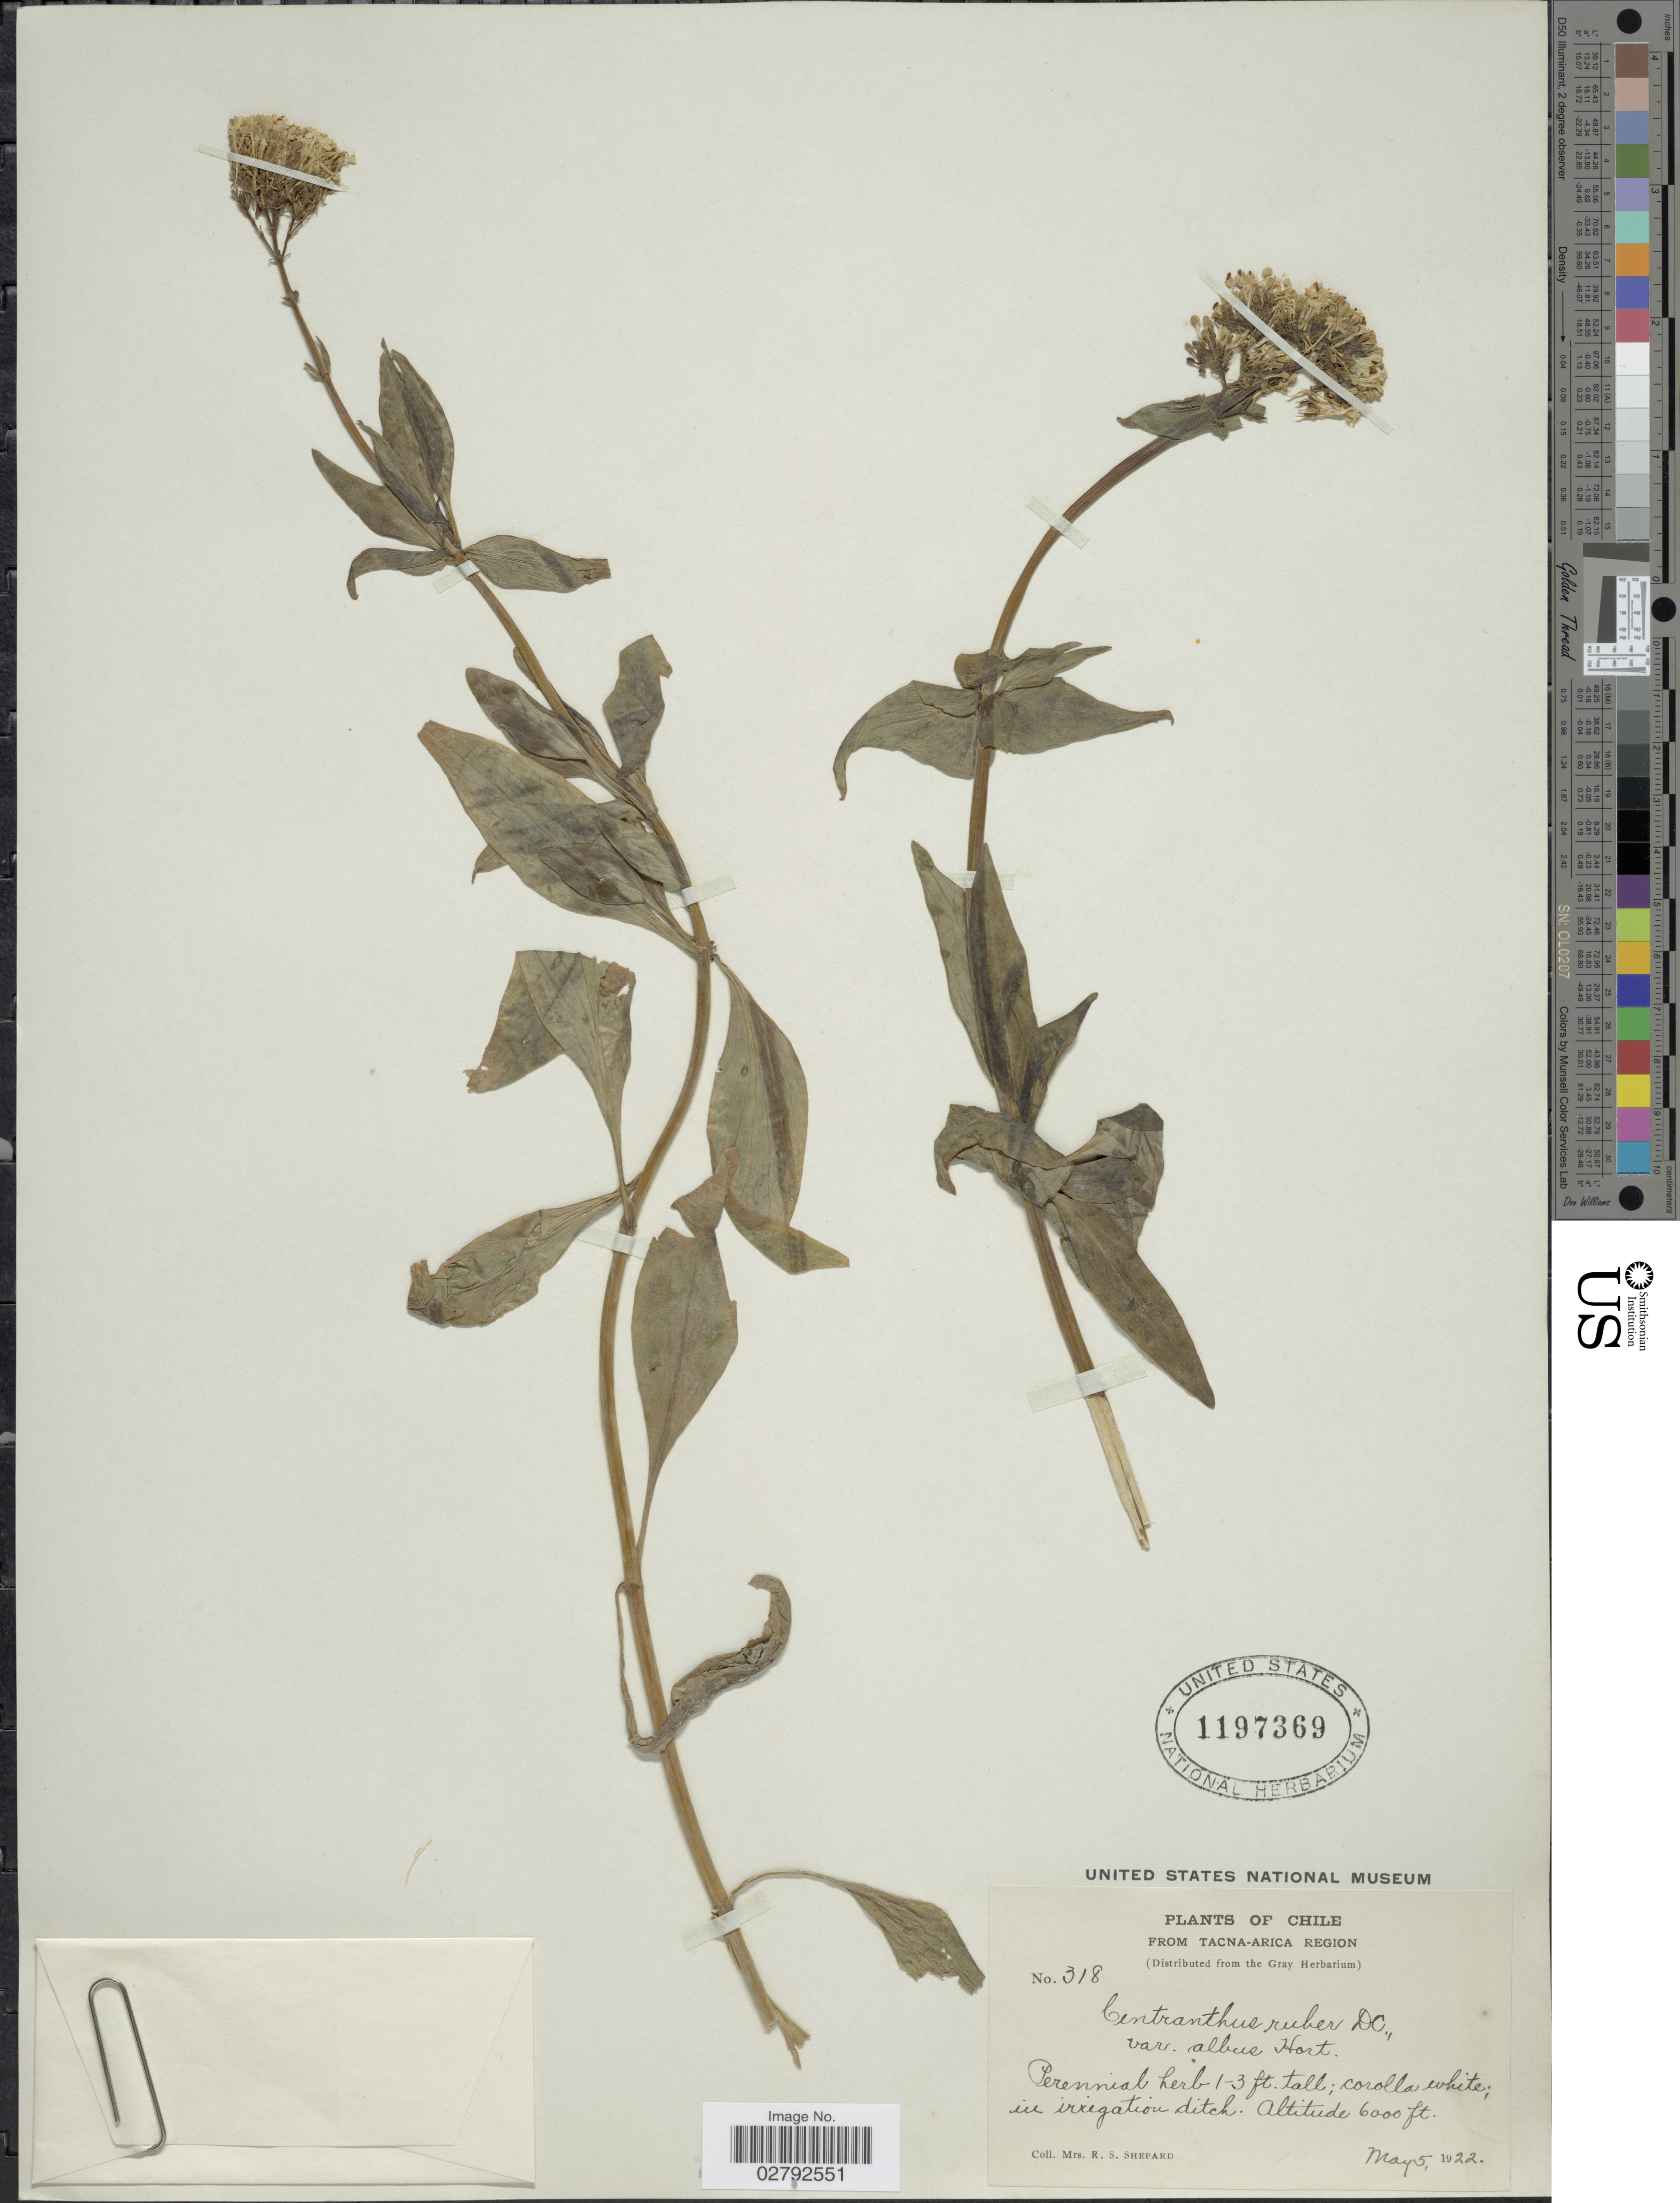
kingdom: Plantae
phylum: Tracheophyta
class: Magnoliopsida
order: Dipsacales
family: Caprifoliaceae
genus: Centranthus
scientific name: Centranthus ruber var. albus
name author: Hort.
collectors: R. Shepard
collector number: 318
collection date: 1922-05-05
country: Chile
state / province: Arica y Parinacota (XV)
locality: Tacna - Arica Region. In irrigation ditch.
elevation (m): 1829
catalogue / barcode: US 1197369